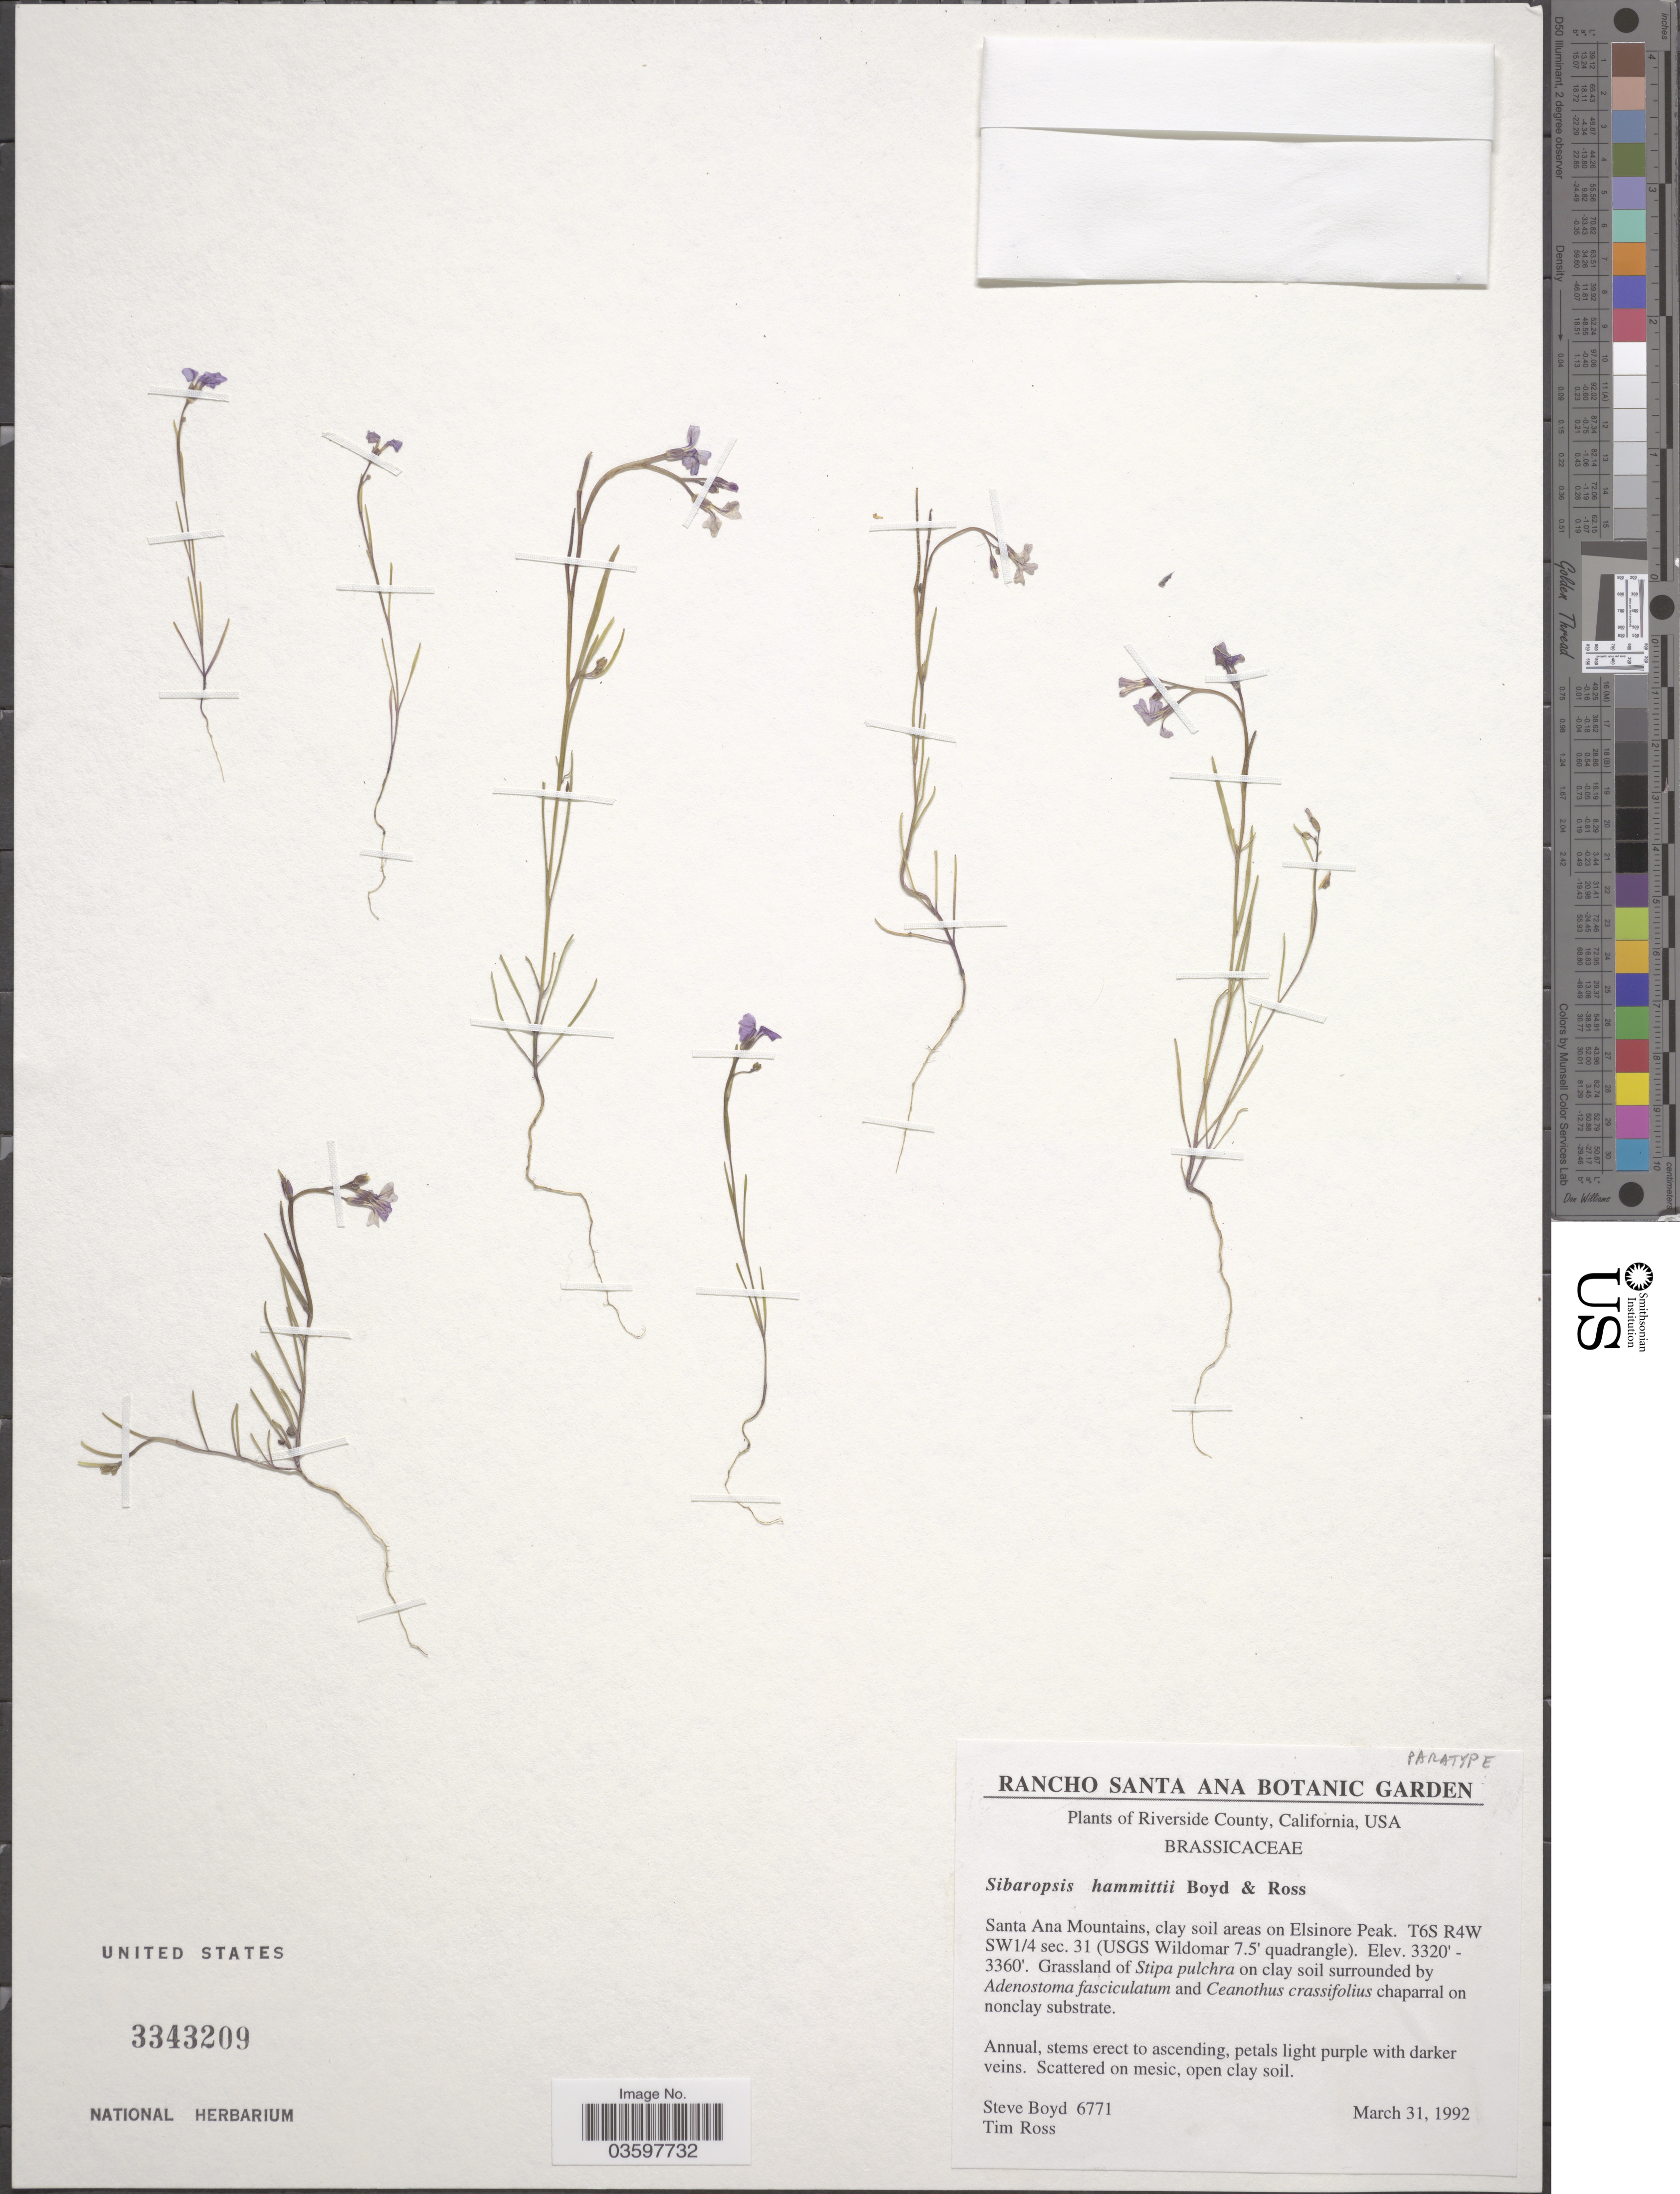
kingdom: Plantae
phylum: Tracheophyta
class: Magnoliopsida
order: Brassicales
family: Brassicaceae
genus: Sibaropsis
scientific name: Sibaropsis hammittii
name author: S. Boyd & T. S. Ross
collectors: S. Boyd & T. Ross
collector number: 6771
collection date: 1992-03-31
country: United States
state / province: California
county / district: Riverside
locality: Riverside County. Santa Ana Mountains, clay soil areas on Elsinore Peak. T6S R4W SW1/4 sec. 31 (USGS Wildomar 7.5' quadrangle).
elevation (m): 1012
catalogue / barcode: US 3343209